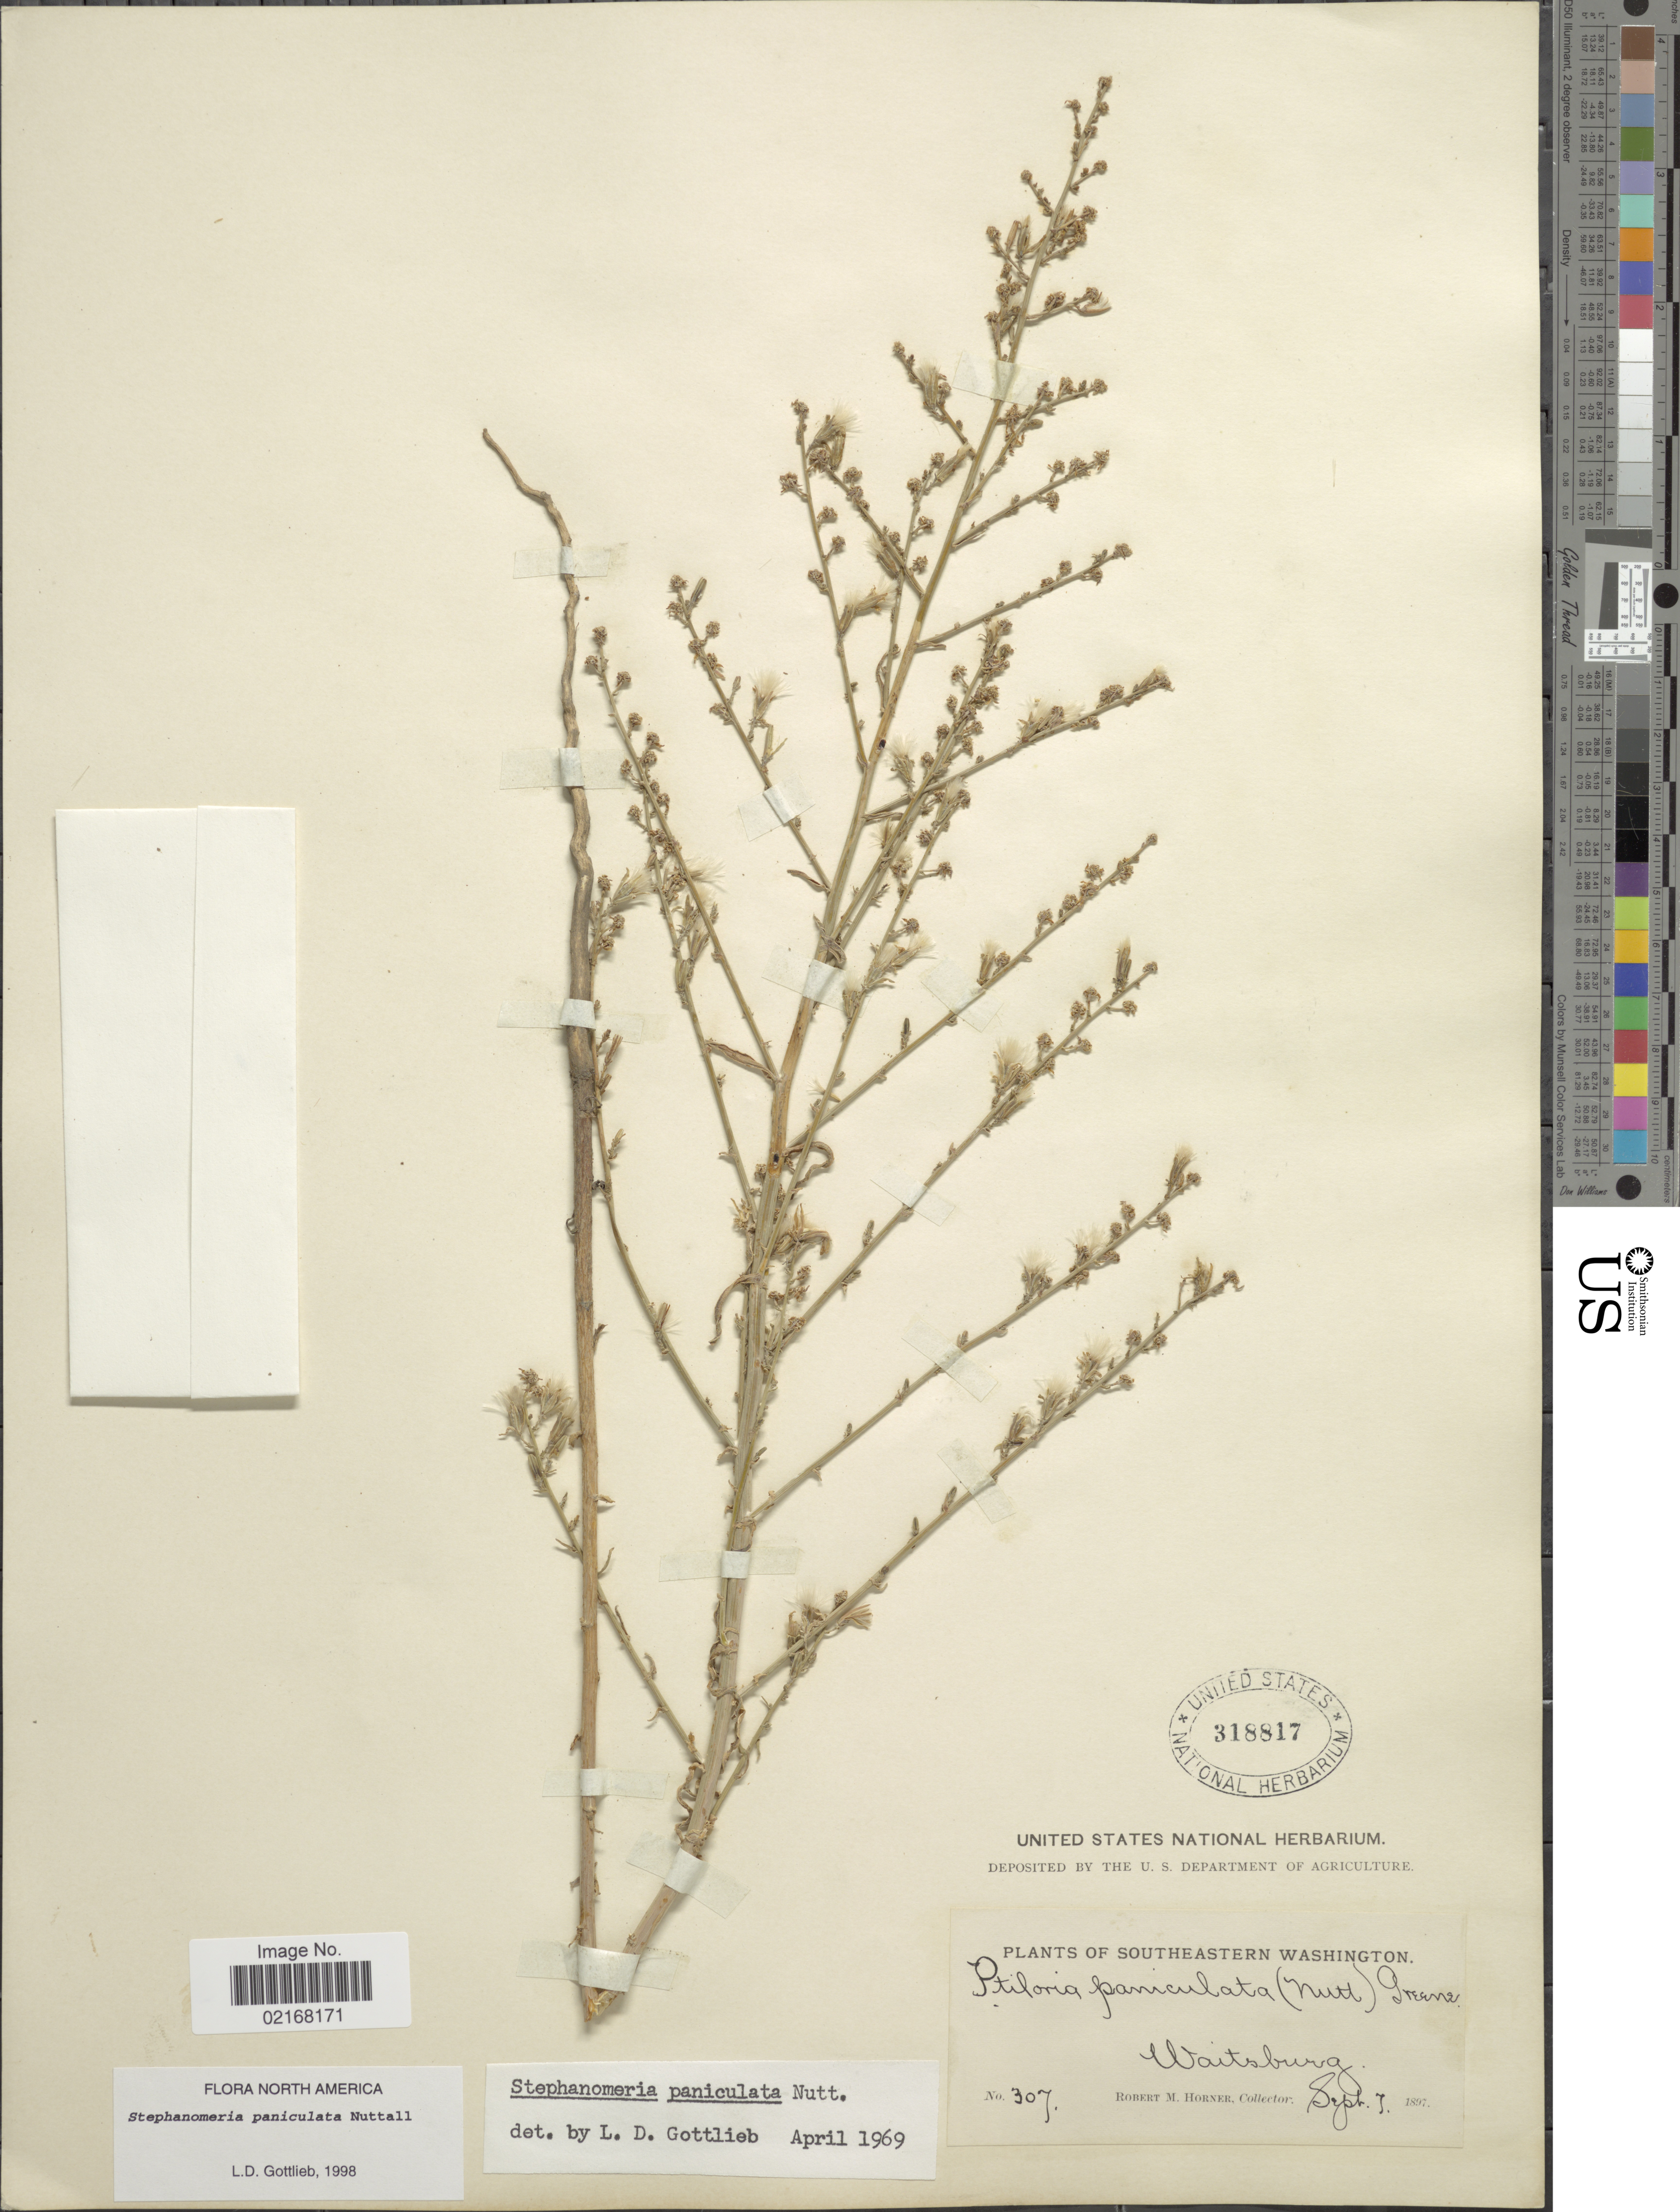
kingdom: Plantae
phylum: Tracheophyta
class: Magnoliopsida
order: Asterales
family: Asteraceae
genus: Stephanomeria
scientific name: Stephanomeria paniculata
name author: Nutt.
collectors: R. Horner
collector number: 307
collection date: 1897-09-07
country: United States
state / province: Washington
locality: Southeastern Washington. Waitsburg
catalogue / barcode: US 318817